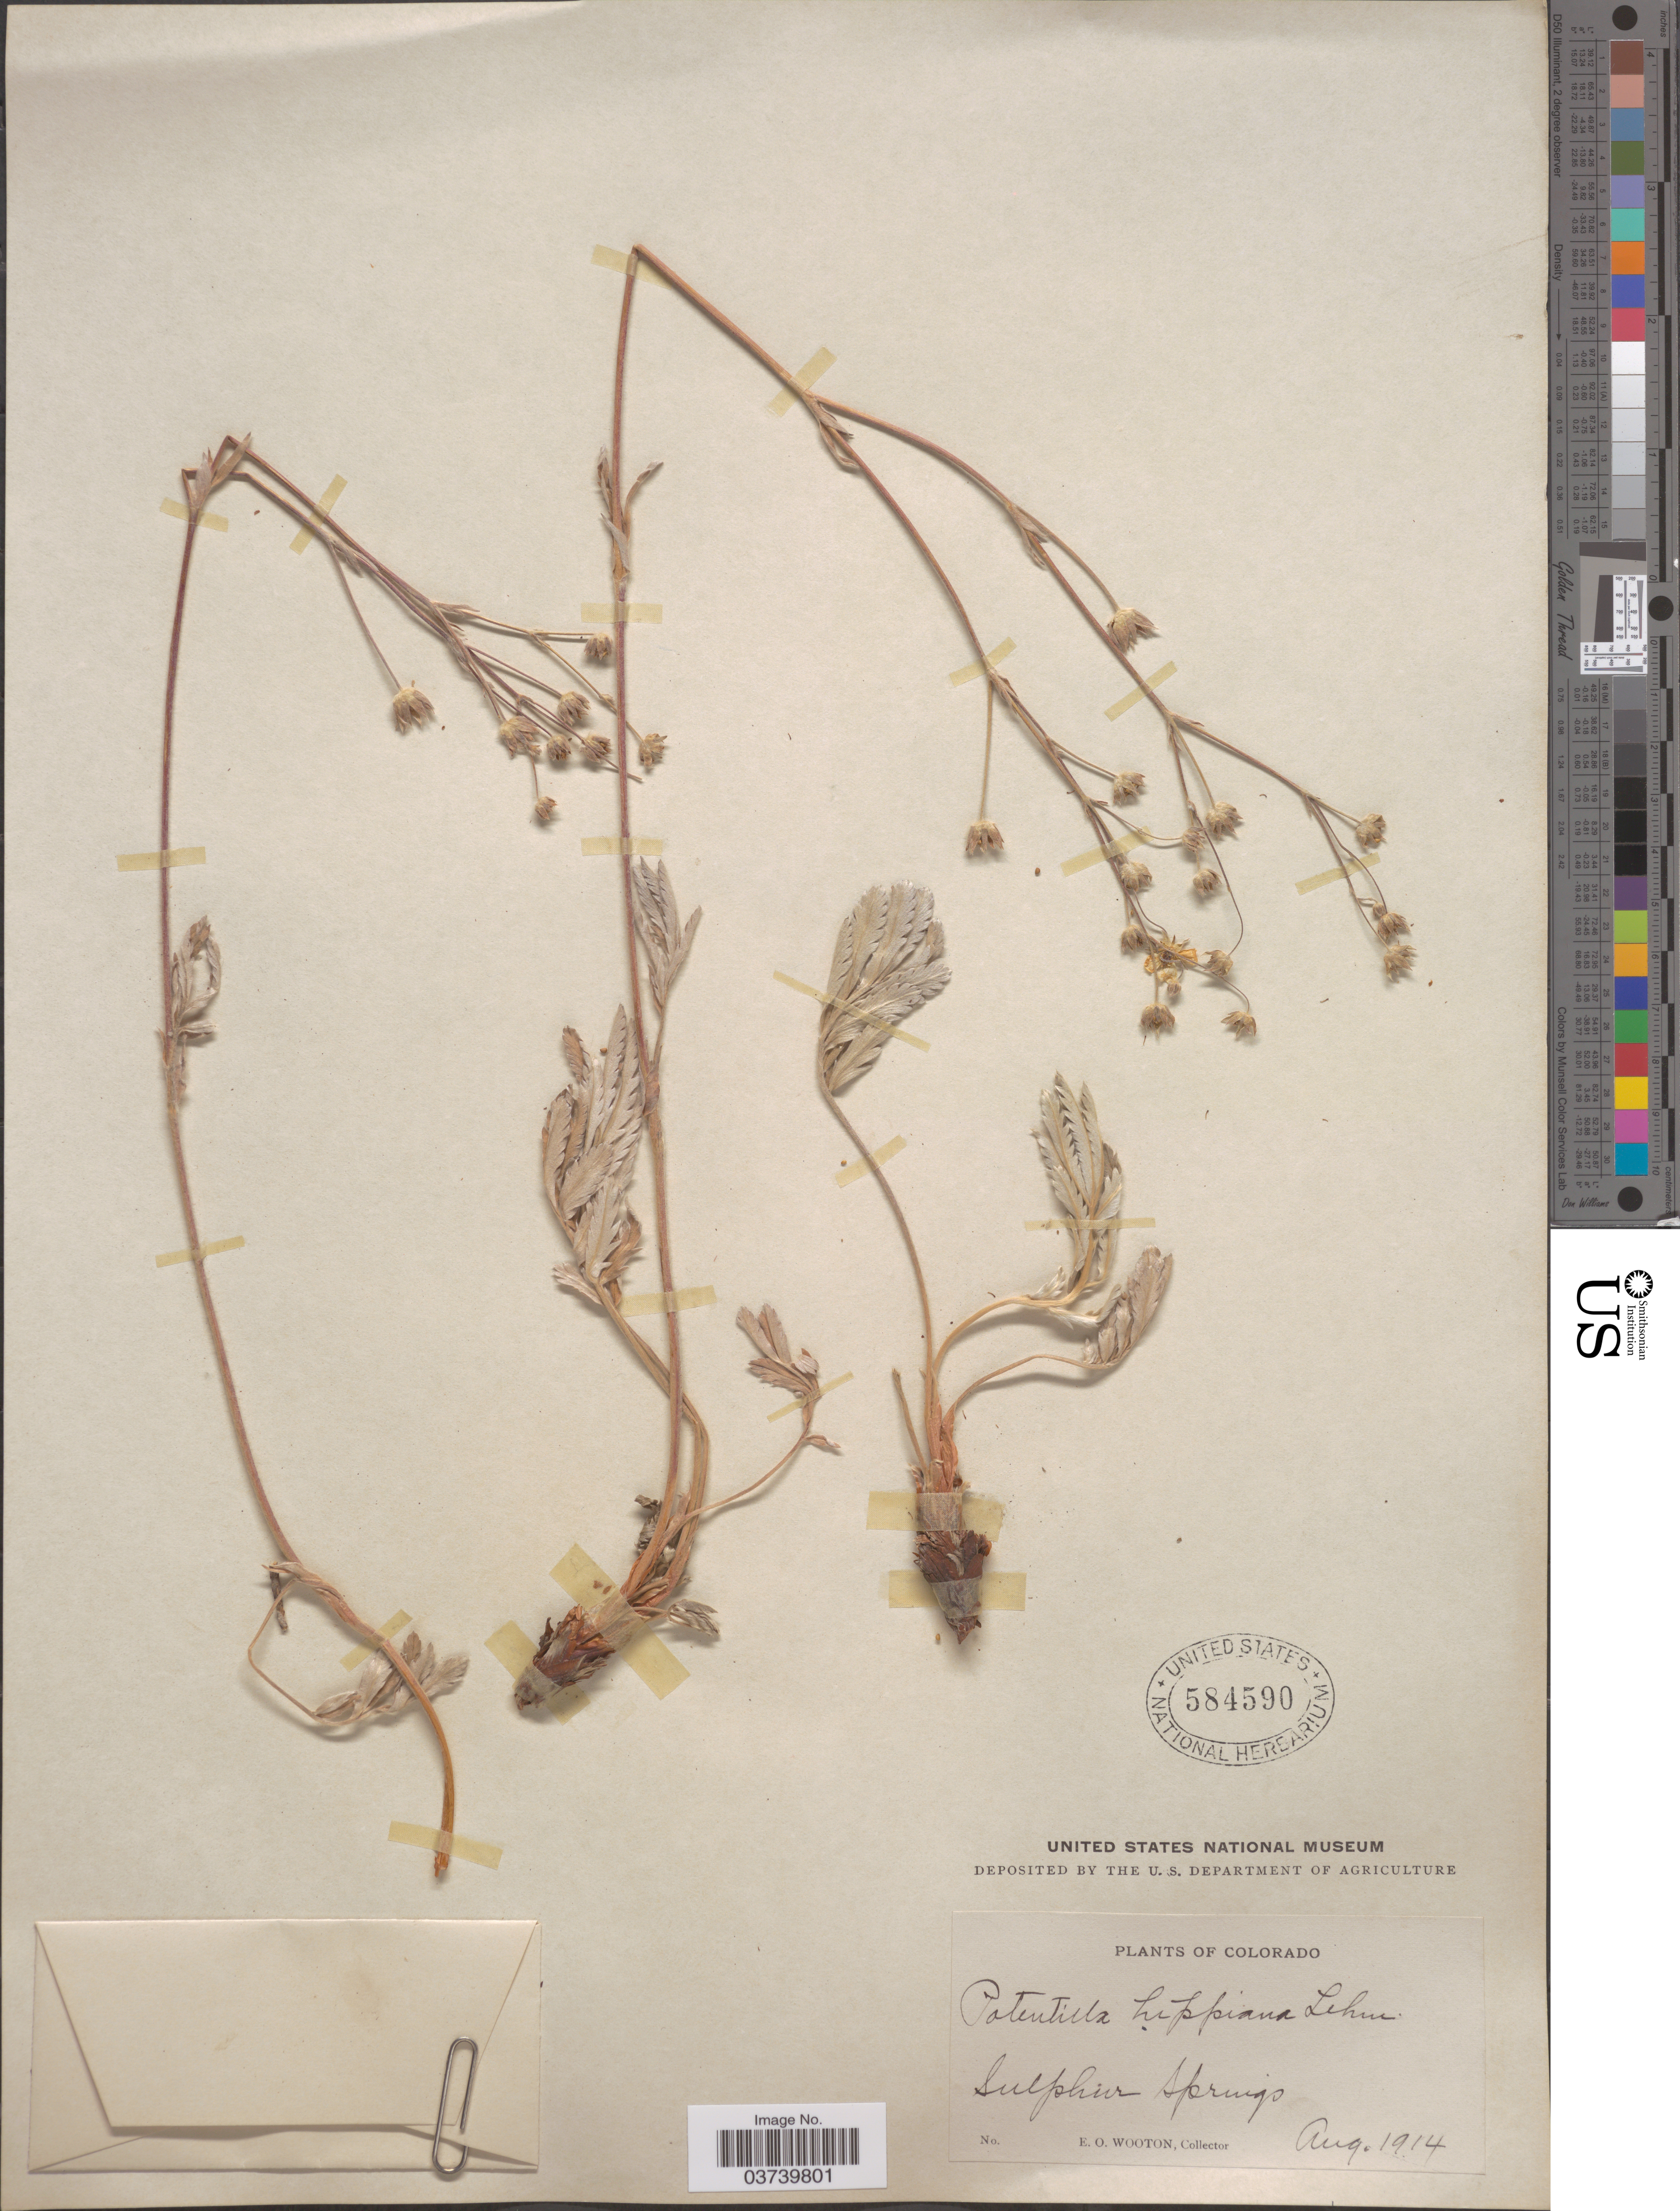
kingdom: Plantae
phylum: Tracheophyta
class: Magnoliopsida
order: Rosales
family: Rosaceae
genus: Potentilla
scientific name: Potentilla hippiana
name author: Lehm.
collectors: E. O. Wooton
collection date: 1914-08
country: United States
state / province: Colorado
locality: Sulphur Springs.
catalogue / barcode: US 584590